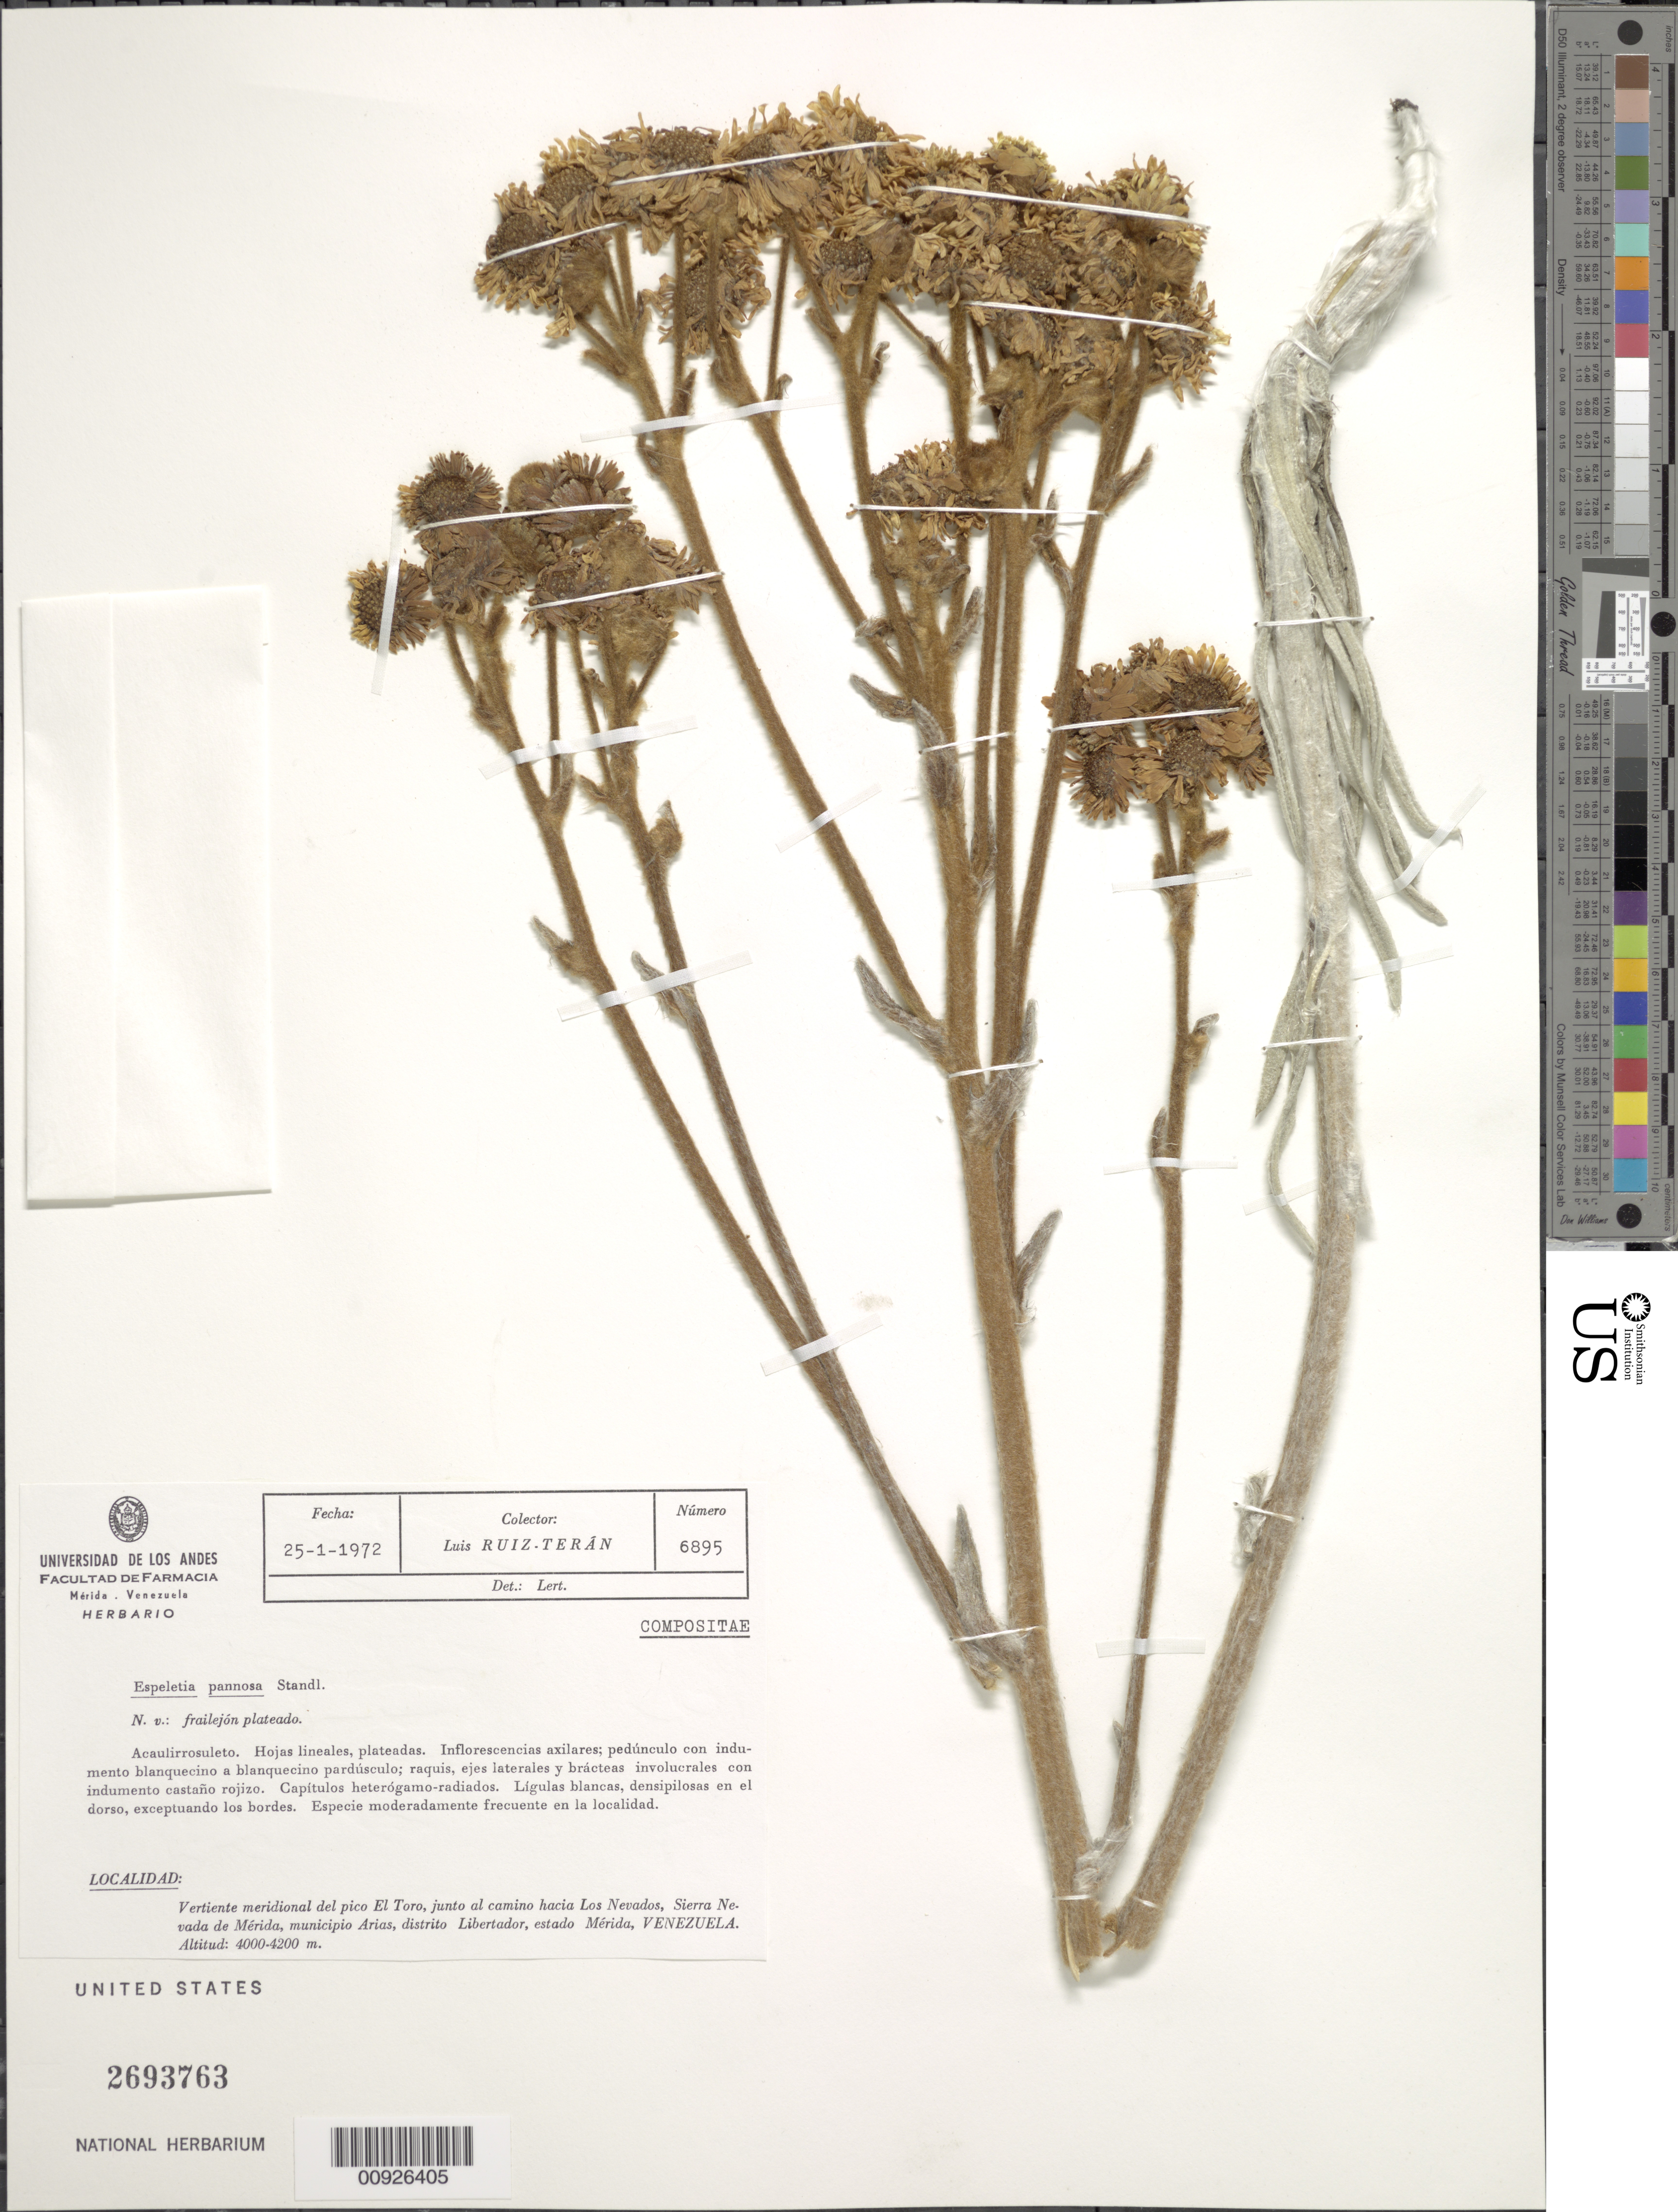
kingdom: Plantae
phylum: Tracheophyta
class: Magnoliopsida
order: Asterales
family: Asteraceae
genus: Espeletiopsis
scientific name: Espeletiopsis pannosa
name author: (Standl.) Cuatrec.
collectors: L. E. Ruíz-Terán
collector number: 6895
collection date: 1972-01-25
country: Venezuela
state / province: Mérida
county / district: Libertador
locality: Vertiente meridional del pico El Toro, junto al camino hacia Los Nevados, Sierra Nevada de Mérida, M. Arias.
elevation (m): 4000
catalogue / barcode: US 2693763